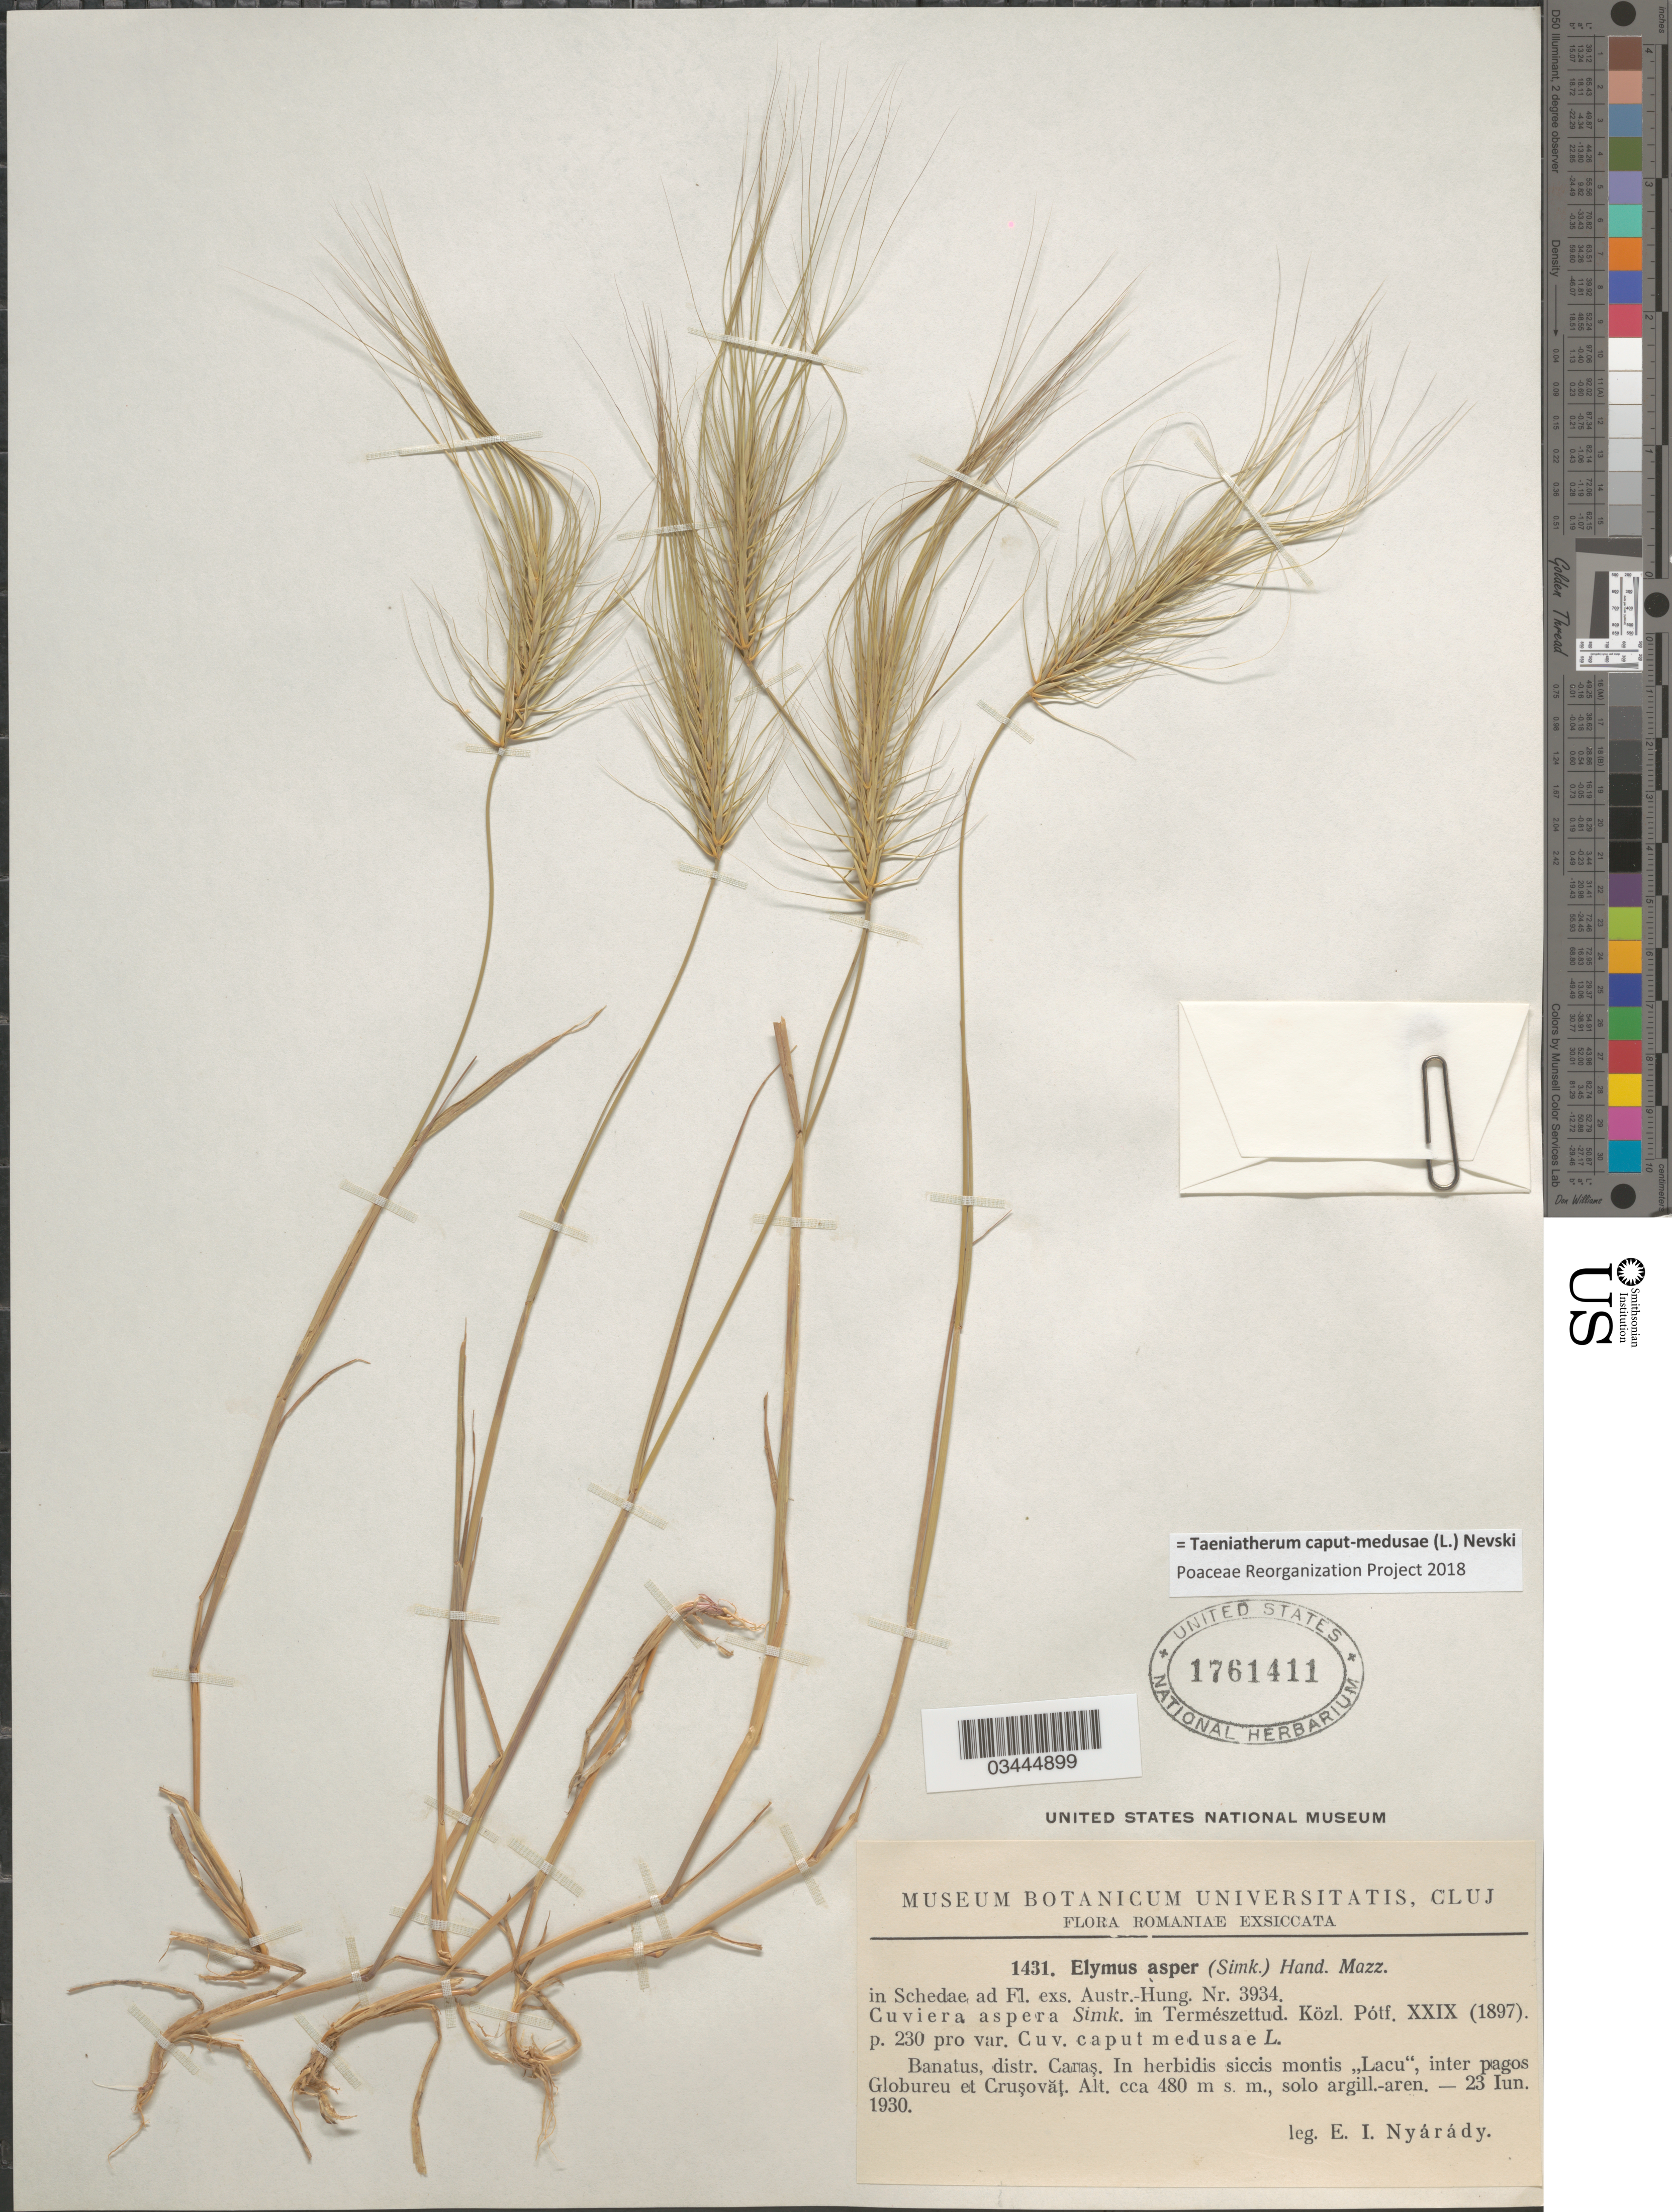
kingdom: Plantae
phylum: Tracheophyta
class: Liliopsida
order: Poales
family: Poaceae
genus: Taeniatherum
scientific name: Taeniatherum caput-medusae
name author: L.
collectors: E. Nyárády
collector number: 1431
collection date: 1930-06-23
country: Romania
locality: Romaniae. Banatus, distr. Canaş. In herbidis siccis montis "Lacu", inter pagos Globureu et Cruşovăţ.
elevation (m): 480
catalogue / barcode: US 1761411